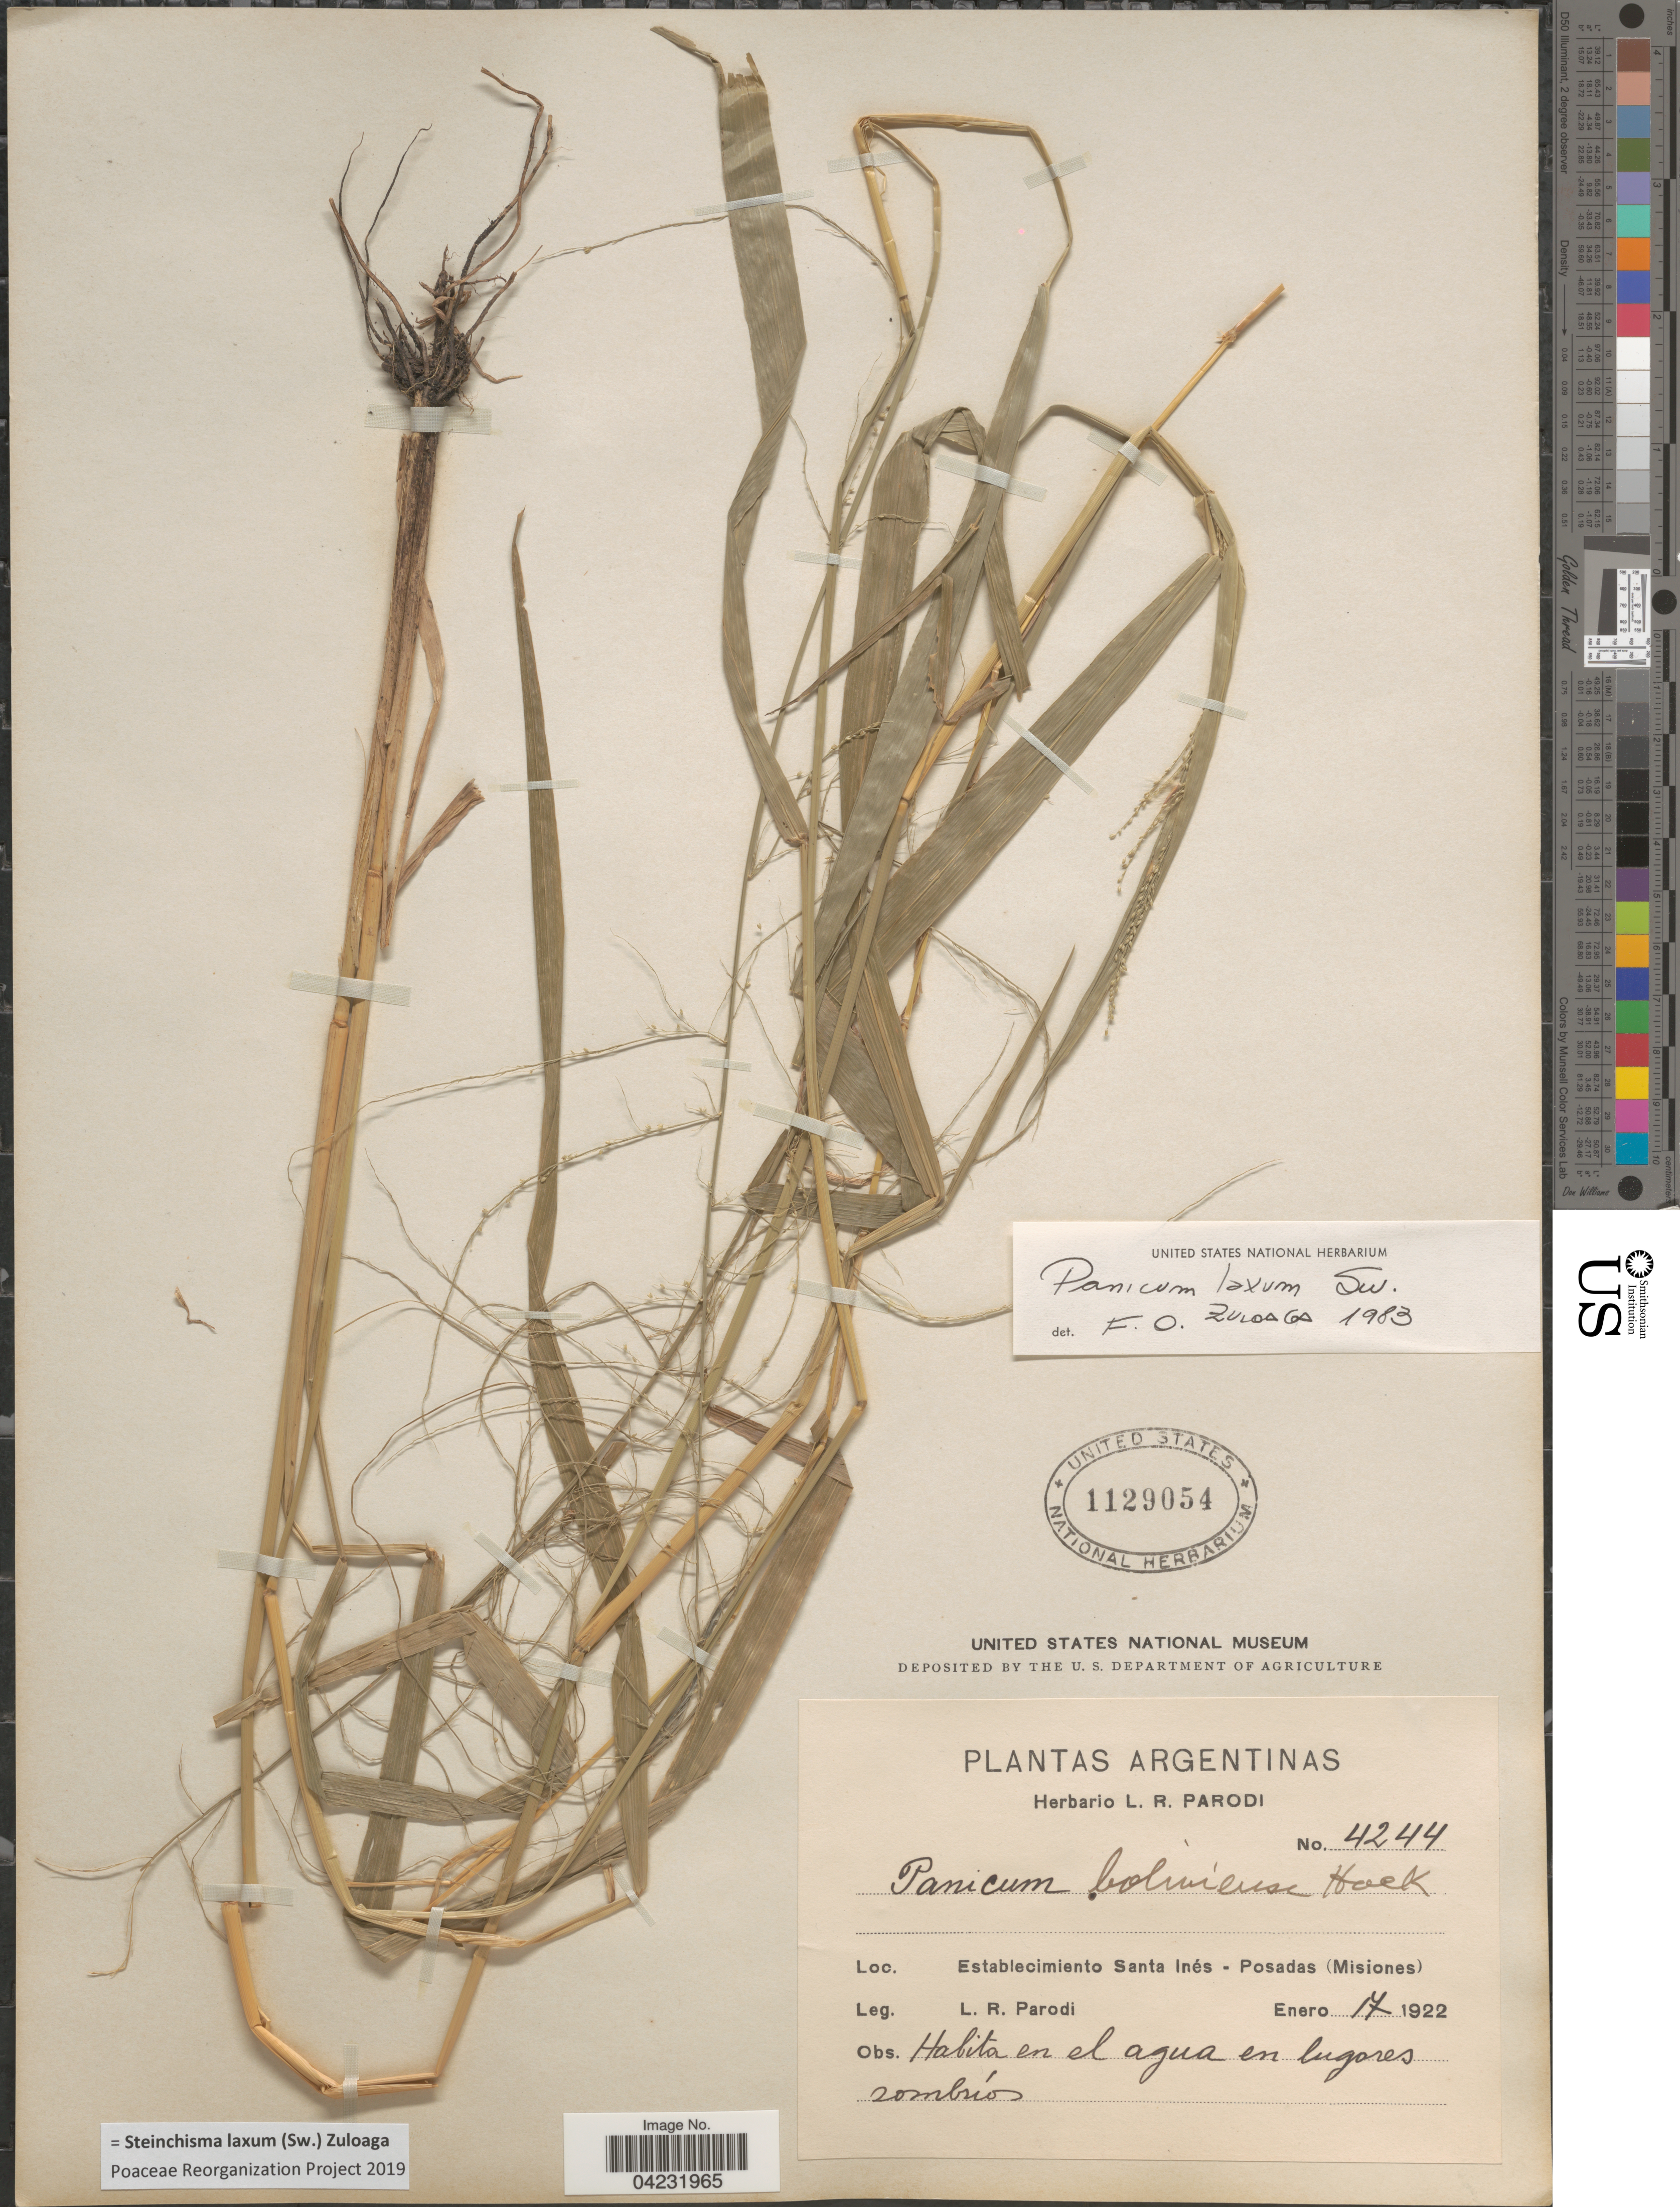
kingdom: Plantae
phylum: Tracheophyta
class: Liliopsida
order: Poales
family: Poaceae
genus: Steinchisma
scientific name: Steinchisma laxum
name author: (Sw.) Zuloaga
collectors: L. R. Parodi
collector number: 4244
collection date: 1922-01-17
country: Argentina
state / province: Misiones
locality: Establecimiento Santa Inés - Posadas.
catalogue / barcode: US 1129054